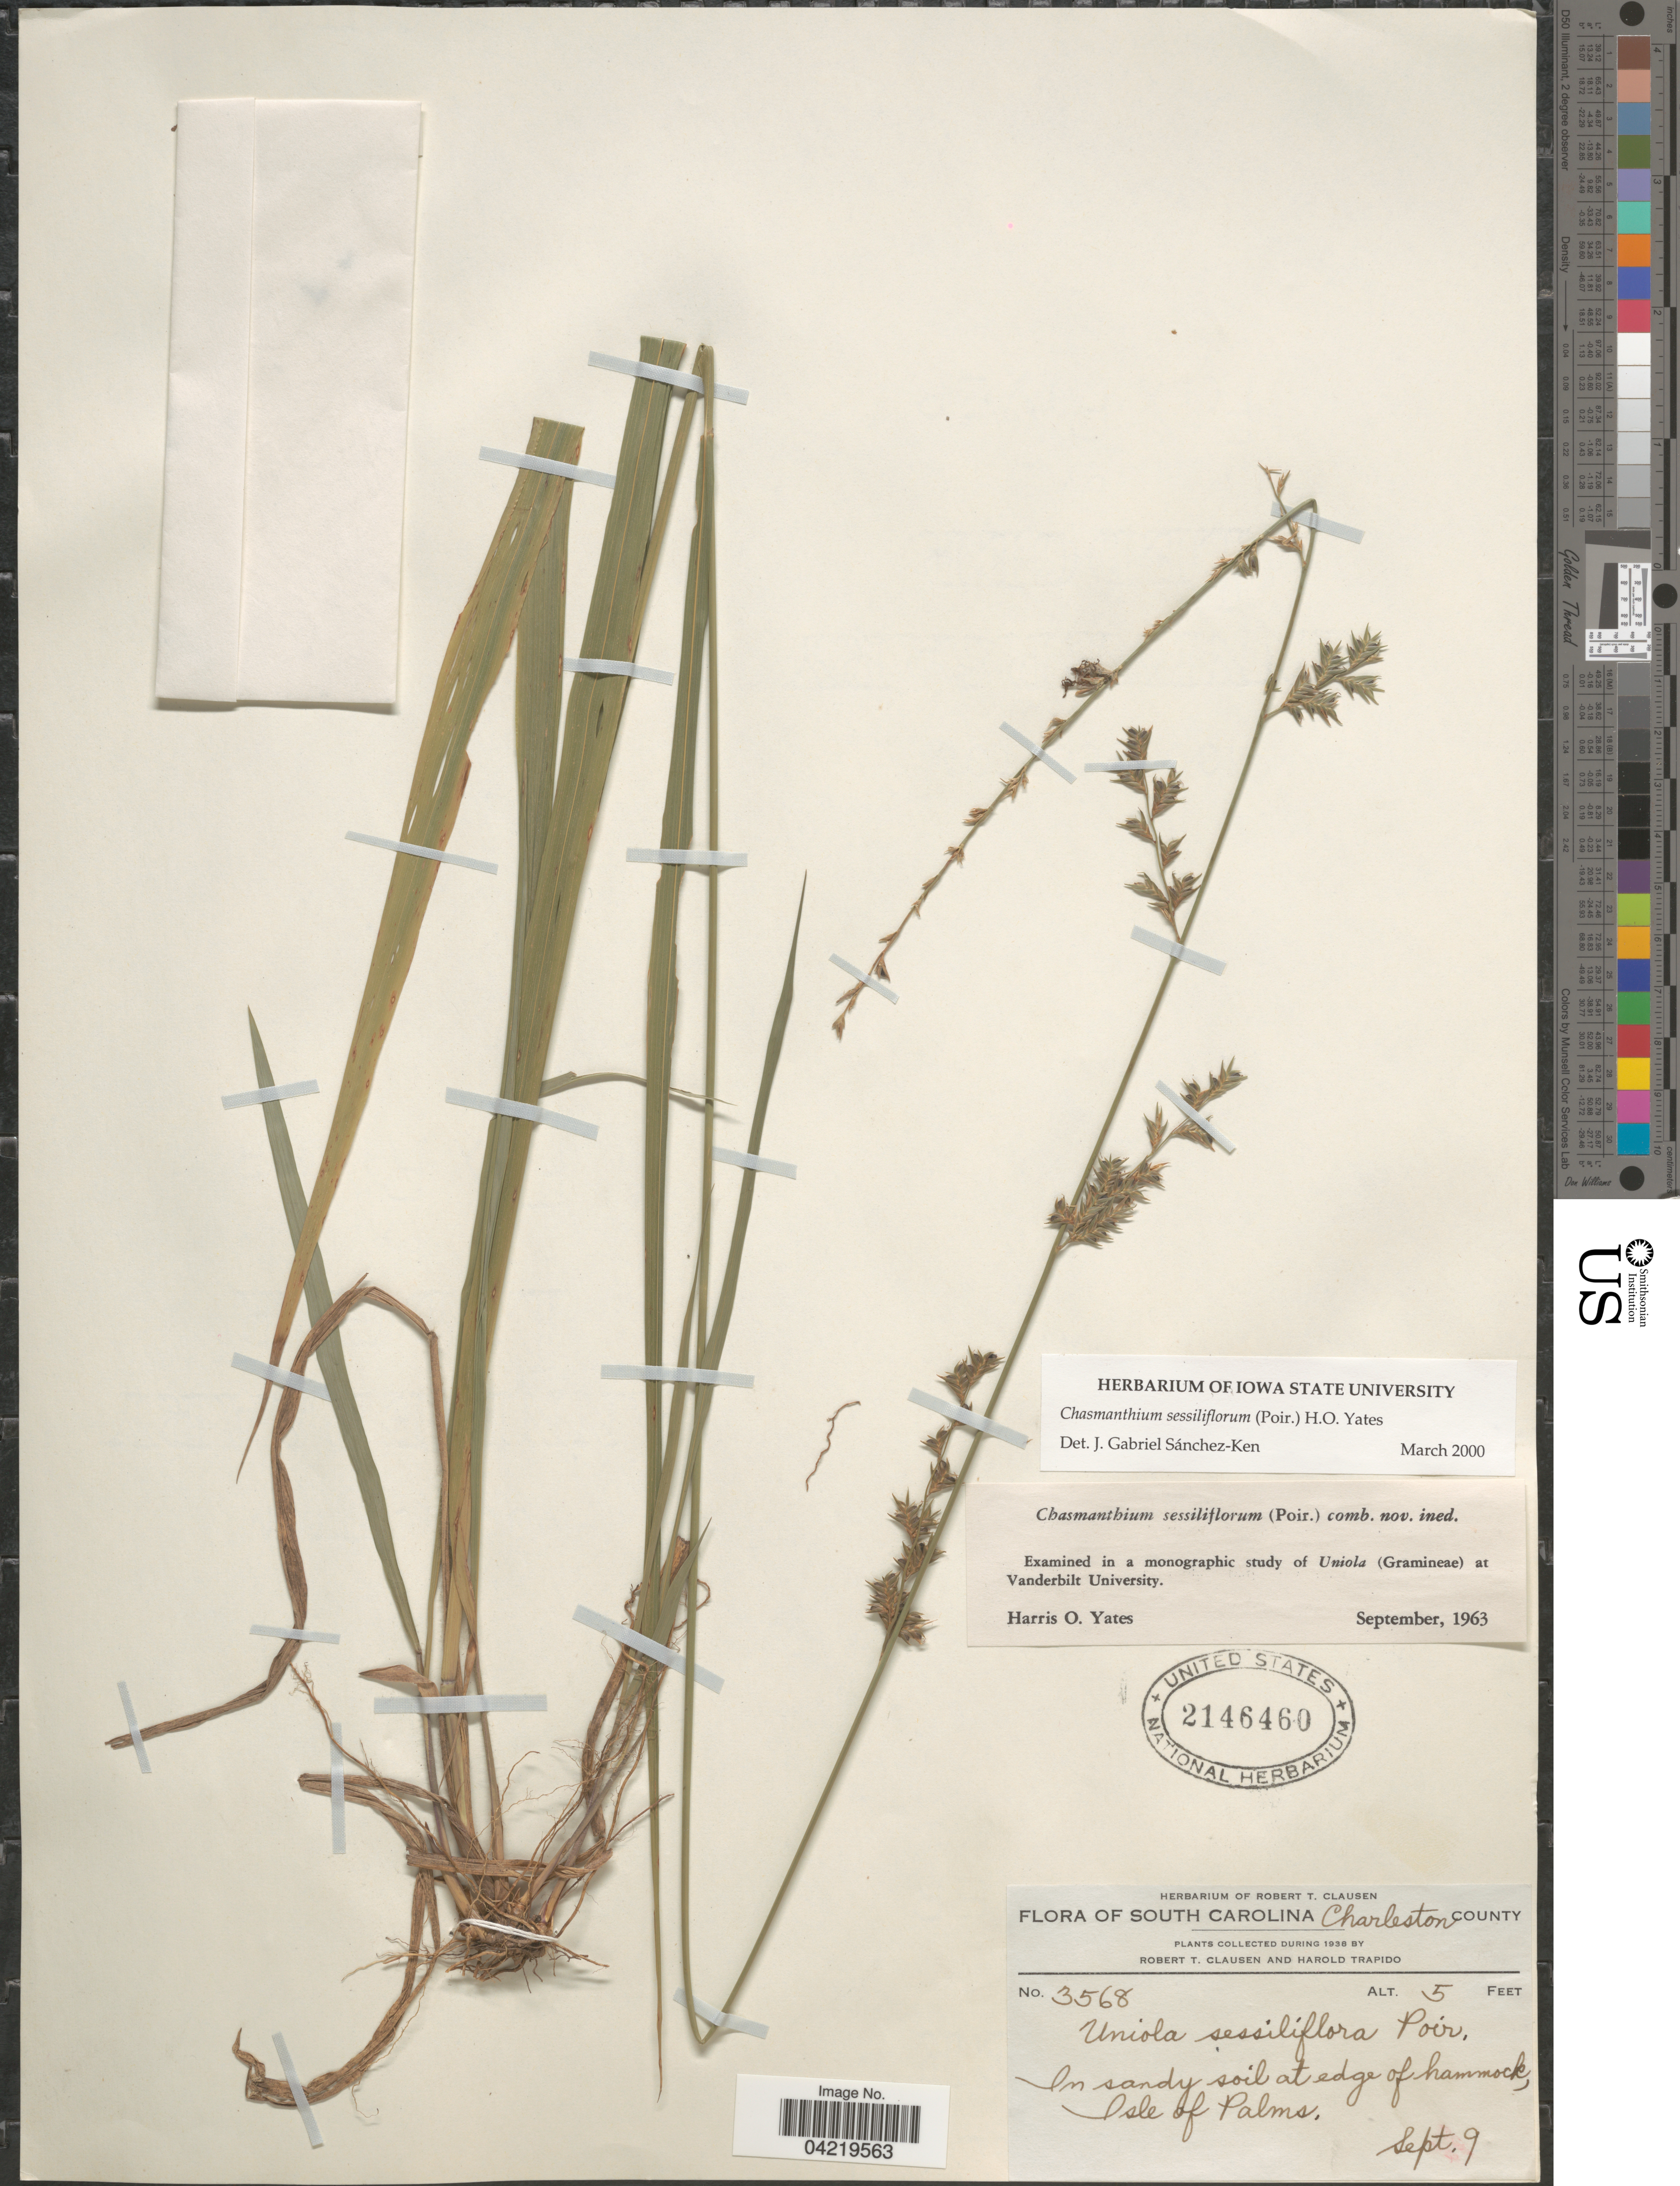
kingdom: Plantae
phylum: Tracheophyta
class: Liliopsida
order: Poales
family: Poaceae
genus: Chasmanthium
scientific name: Chasmanthium laxum subsp. sessiliflorum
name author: (L.) H.O. Yates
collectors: R. T. Clausen & H. Trapido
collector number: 3568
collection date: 1938-09-09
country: United States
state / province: South Carolina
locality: Charleston County. In sandy soil at edge of hammock, Isle of Palms.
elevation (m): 2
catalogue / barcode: US 2146460